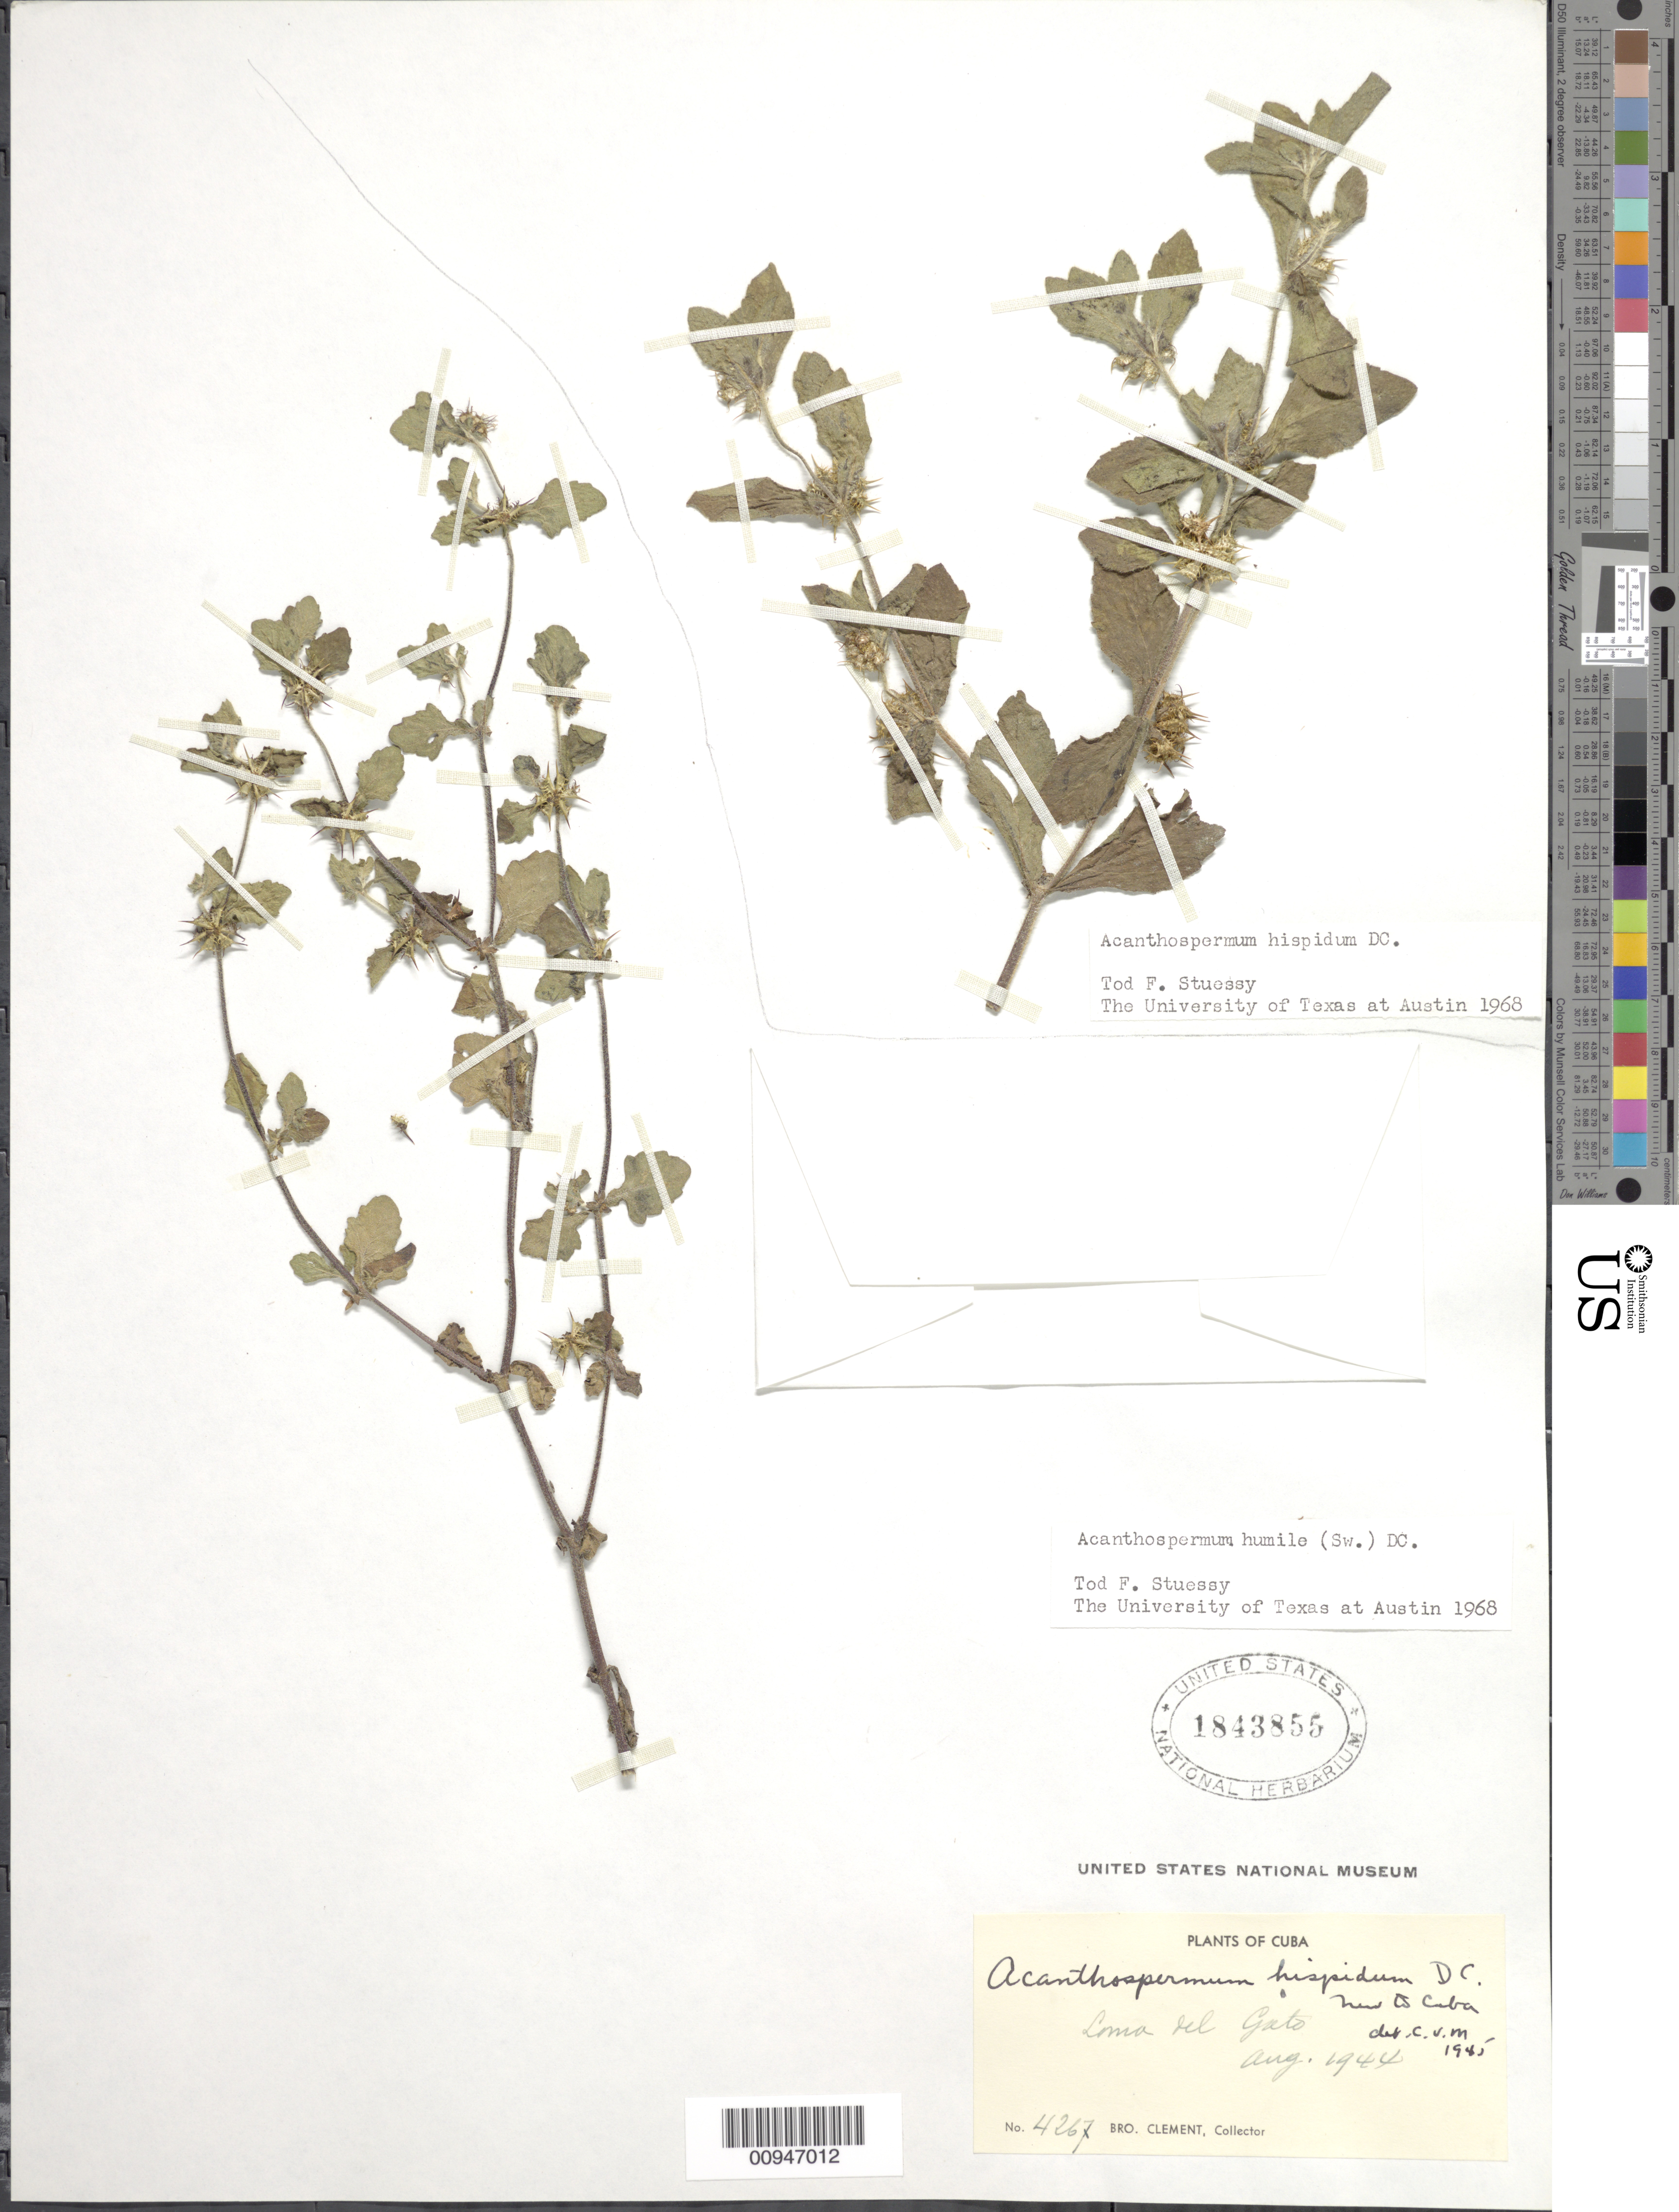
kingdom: Plantae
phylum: Tracheophyta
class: Magnoliopsida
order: Asterales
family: Asteraceae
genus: Acanthospermum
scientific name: Acanthospermum humile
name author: (Sw.) DC.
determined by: Stuessy, T. F.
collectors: B. Clement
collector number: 4267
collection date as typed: Aug 1944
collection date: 1944-08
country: Cuba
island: Cuba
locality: Loma del Gato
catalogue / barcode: US 1843855